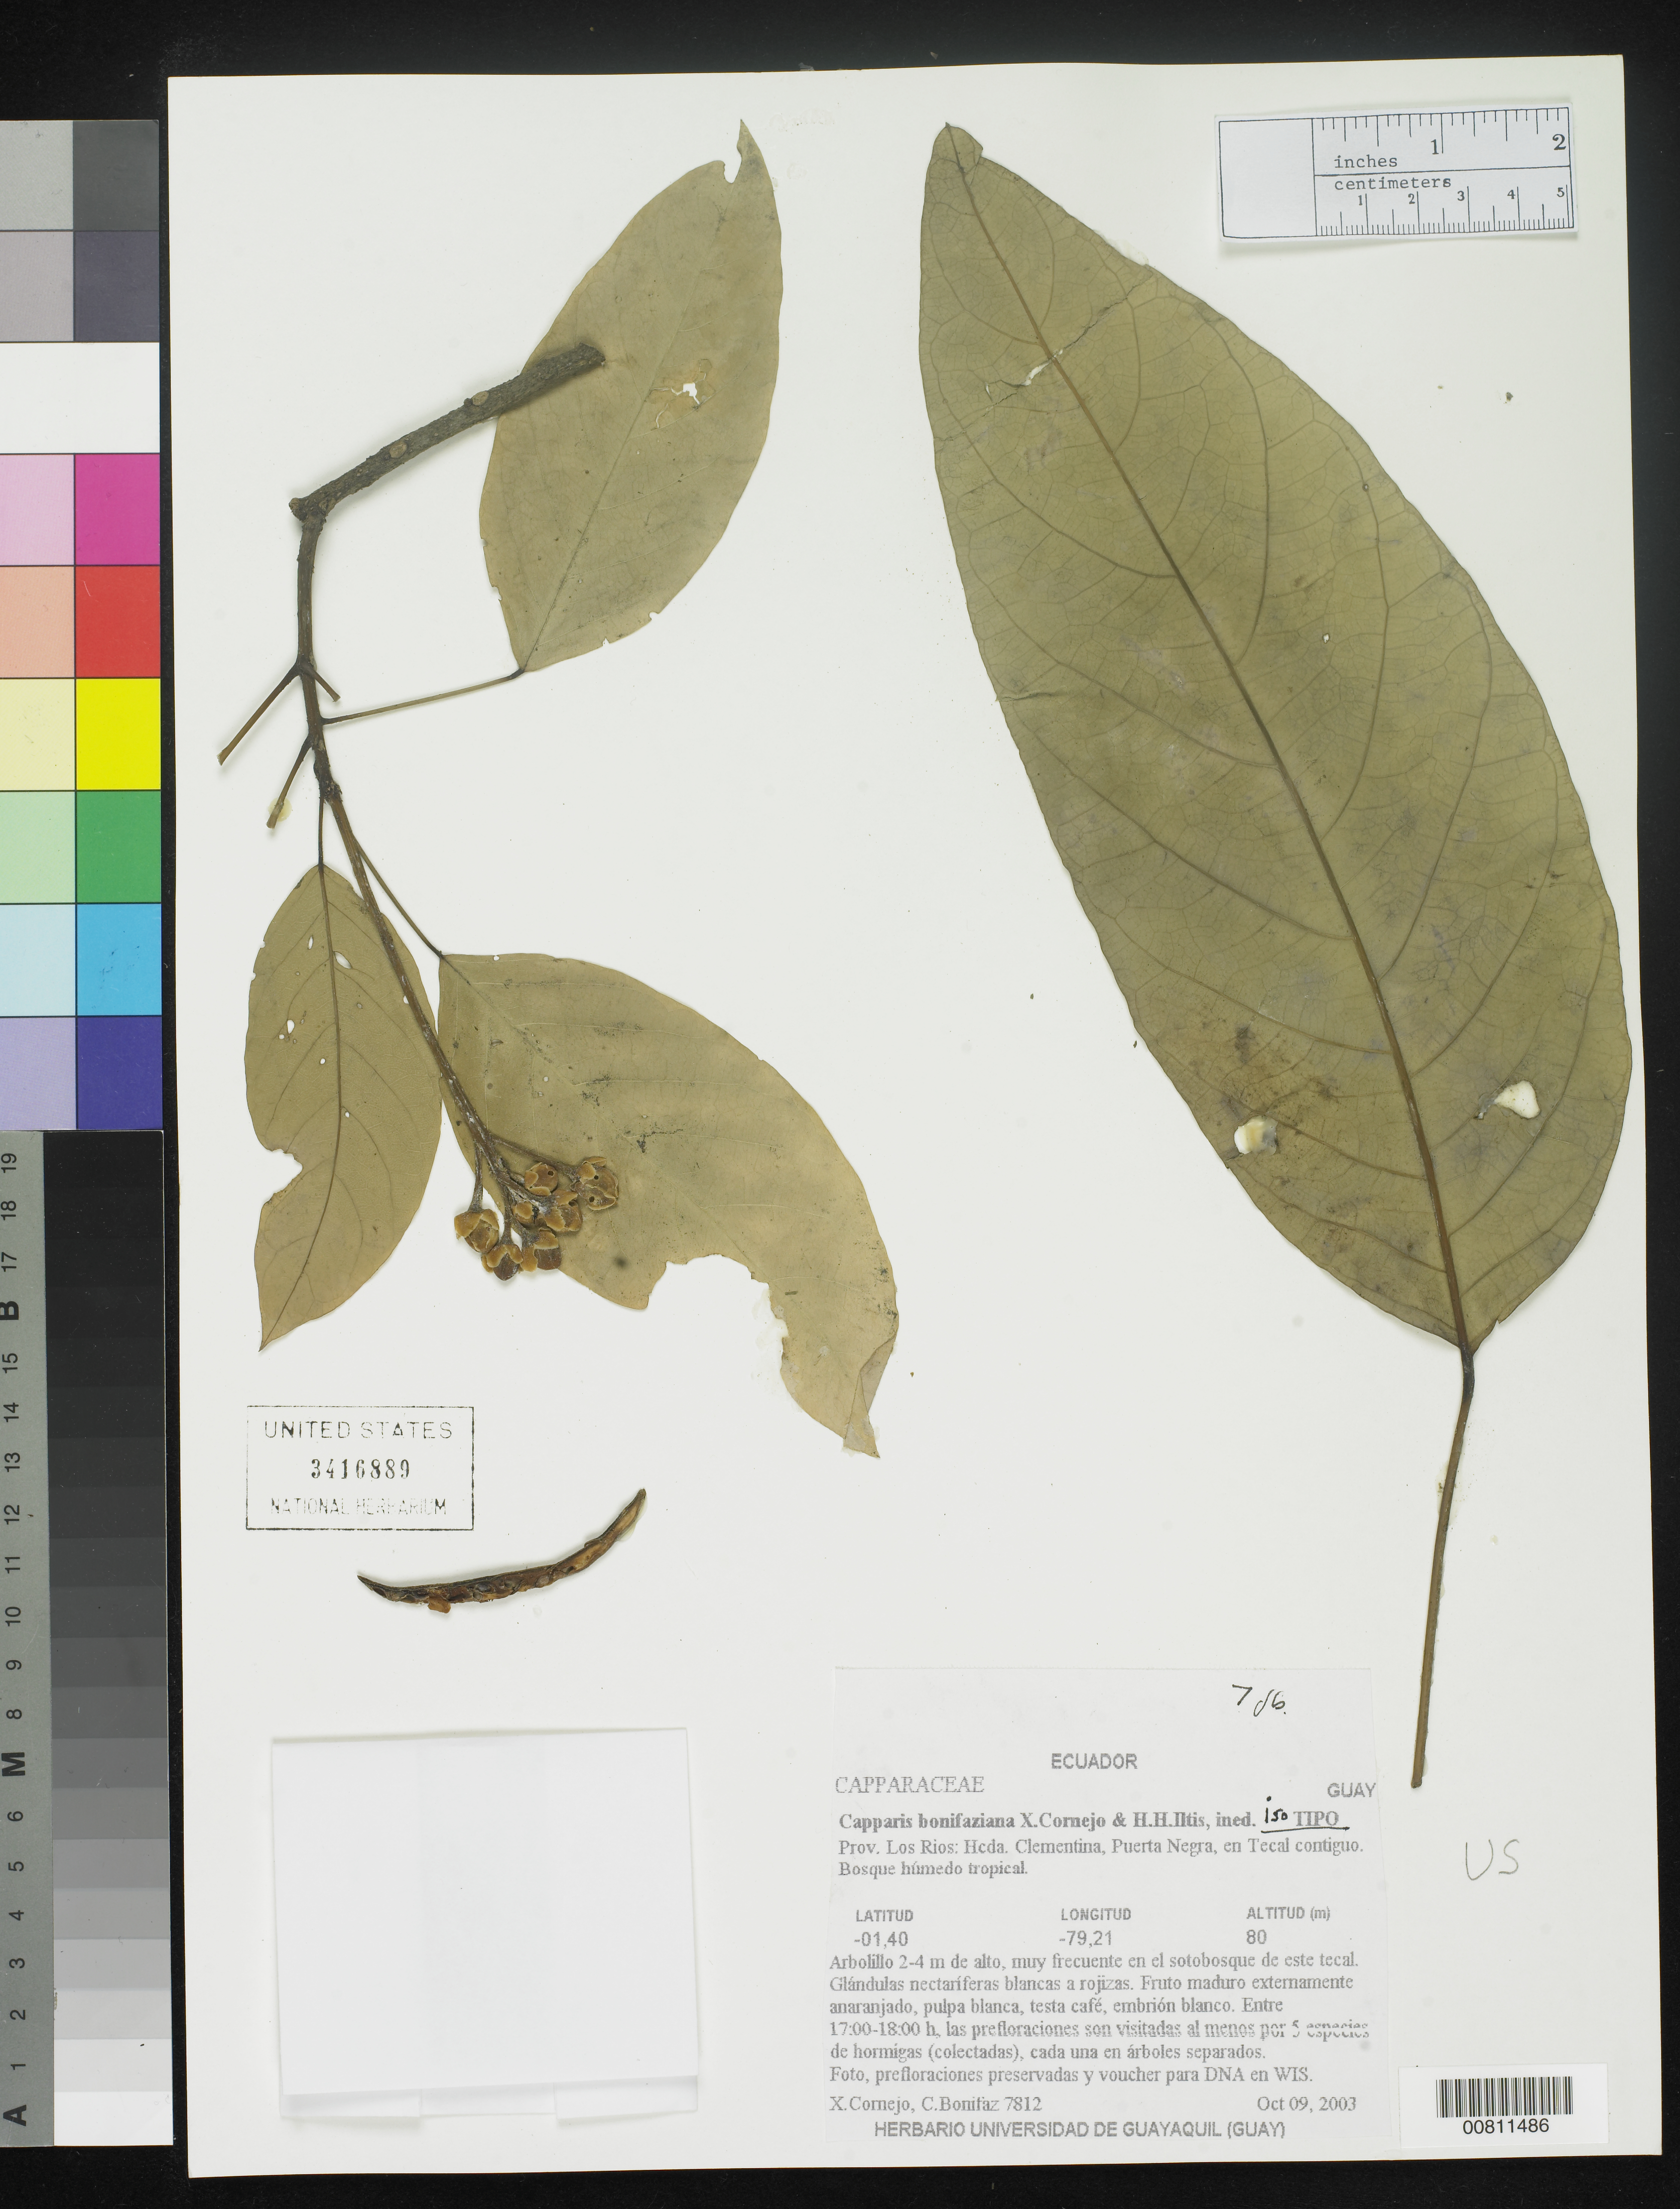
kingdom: Plantae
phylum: Tracheophyta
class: Magnoliopsida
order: Brassicales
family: Capparaceae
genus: Capparis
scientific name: Capparis bonifaziana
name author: Cornejo & Iltis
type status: Isotype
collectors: X. F. Cornejo & C. Bonifaz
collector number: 7812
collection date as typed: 09 Oct 2003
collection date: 2003-10-09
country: Ecuador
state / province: Los Ríos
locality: Prov. Los Rios: hcda. Clementina, Puerto Negra, en Tecal contiguo.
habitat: Bosque húmedo tropical.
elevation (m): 80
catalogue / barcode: US 3416889